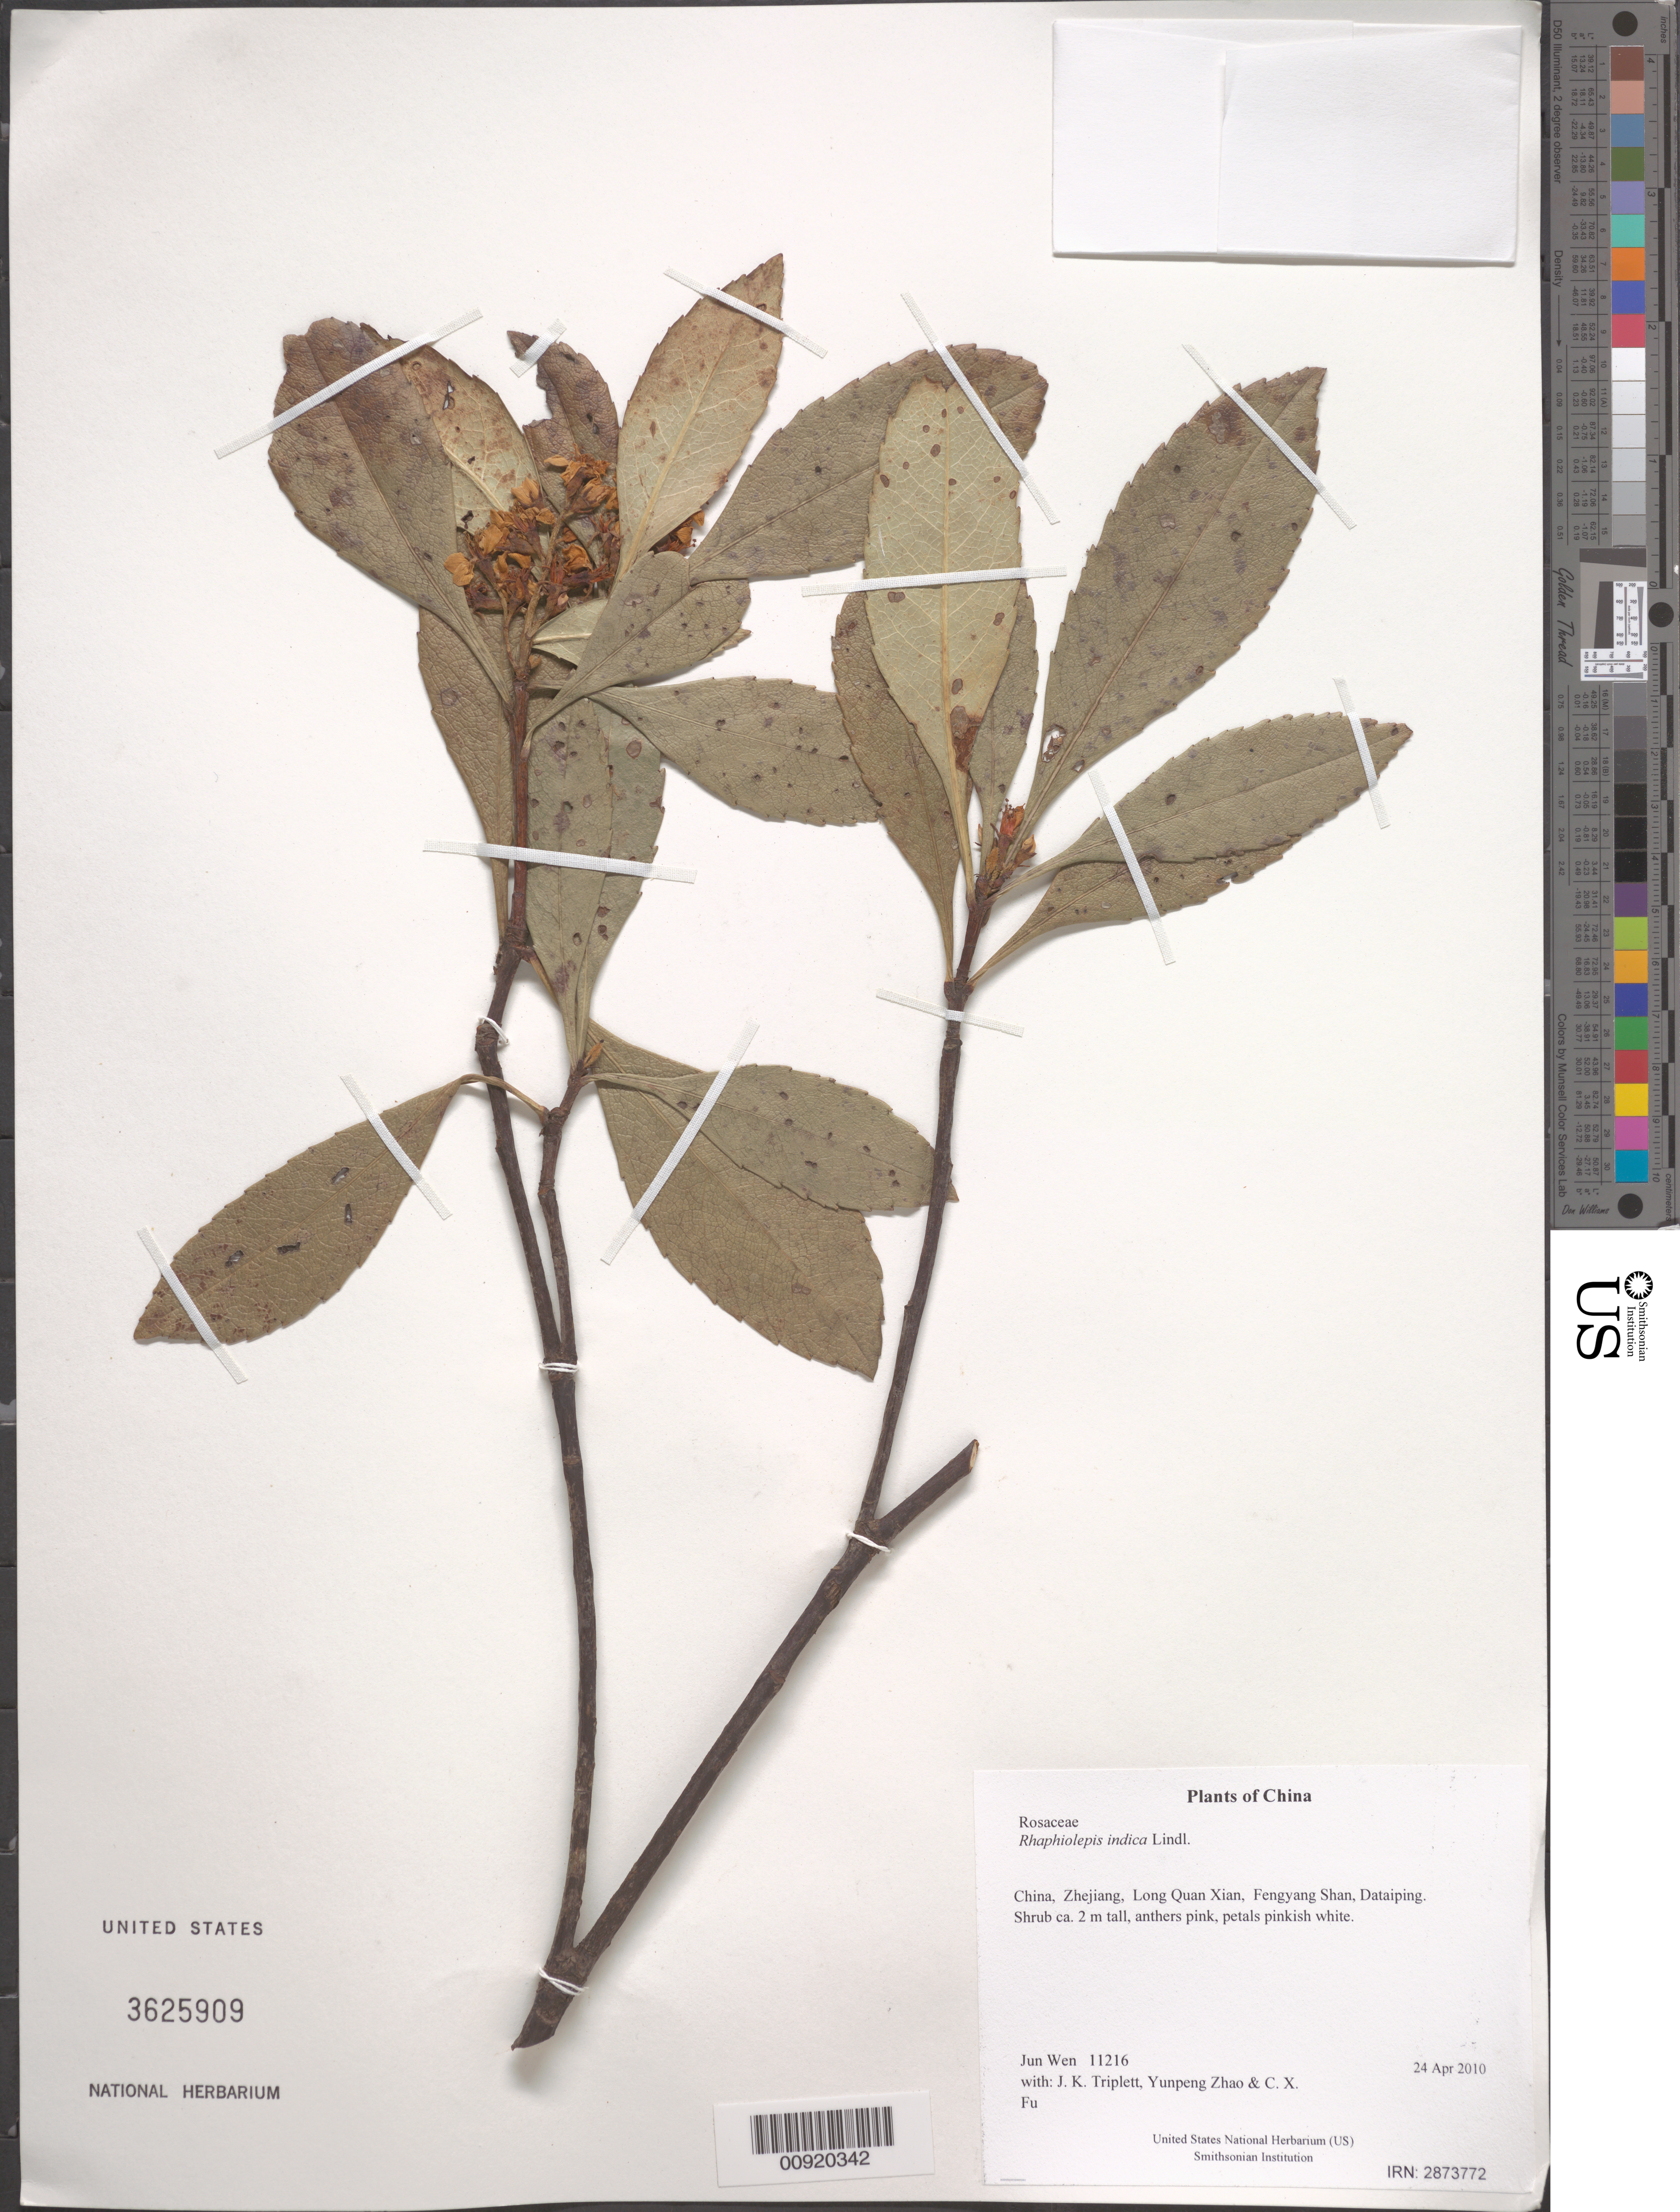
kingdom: Plantae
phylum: Tracheophyta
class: Magnoliopsida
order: Rosales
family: Rosaceae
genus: Rhaphiolepis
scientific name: Rhaphiolepis indica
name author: (L.) Lindl.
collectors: J. Wen, J. K. Triplett, Yunpeng Zhao & C. X. Fu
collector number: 11216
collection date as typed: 24 Apr 2010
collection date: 2010-04-24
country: China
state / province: Zhejiang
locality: Long Quan Xian, Fengyang Shan, Dataiping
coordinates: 27 54 52.33 N, 119 10 12.54 E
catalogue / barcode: US 3625909